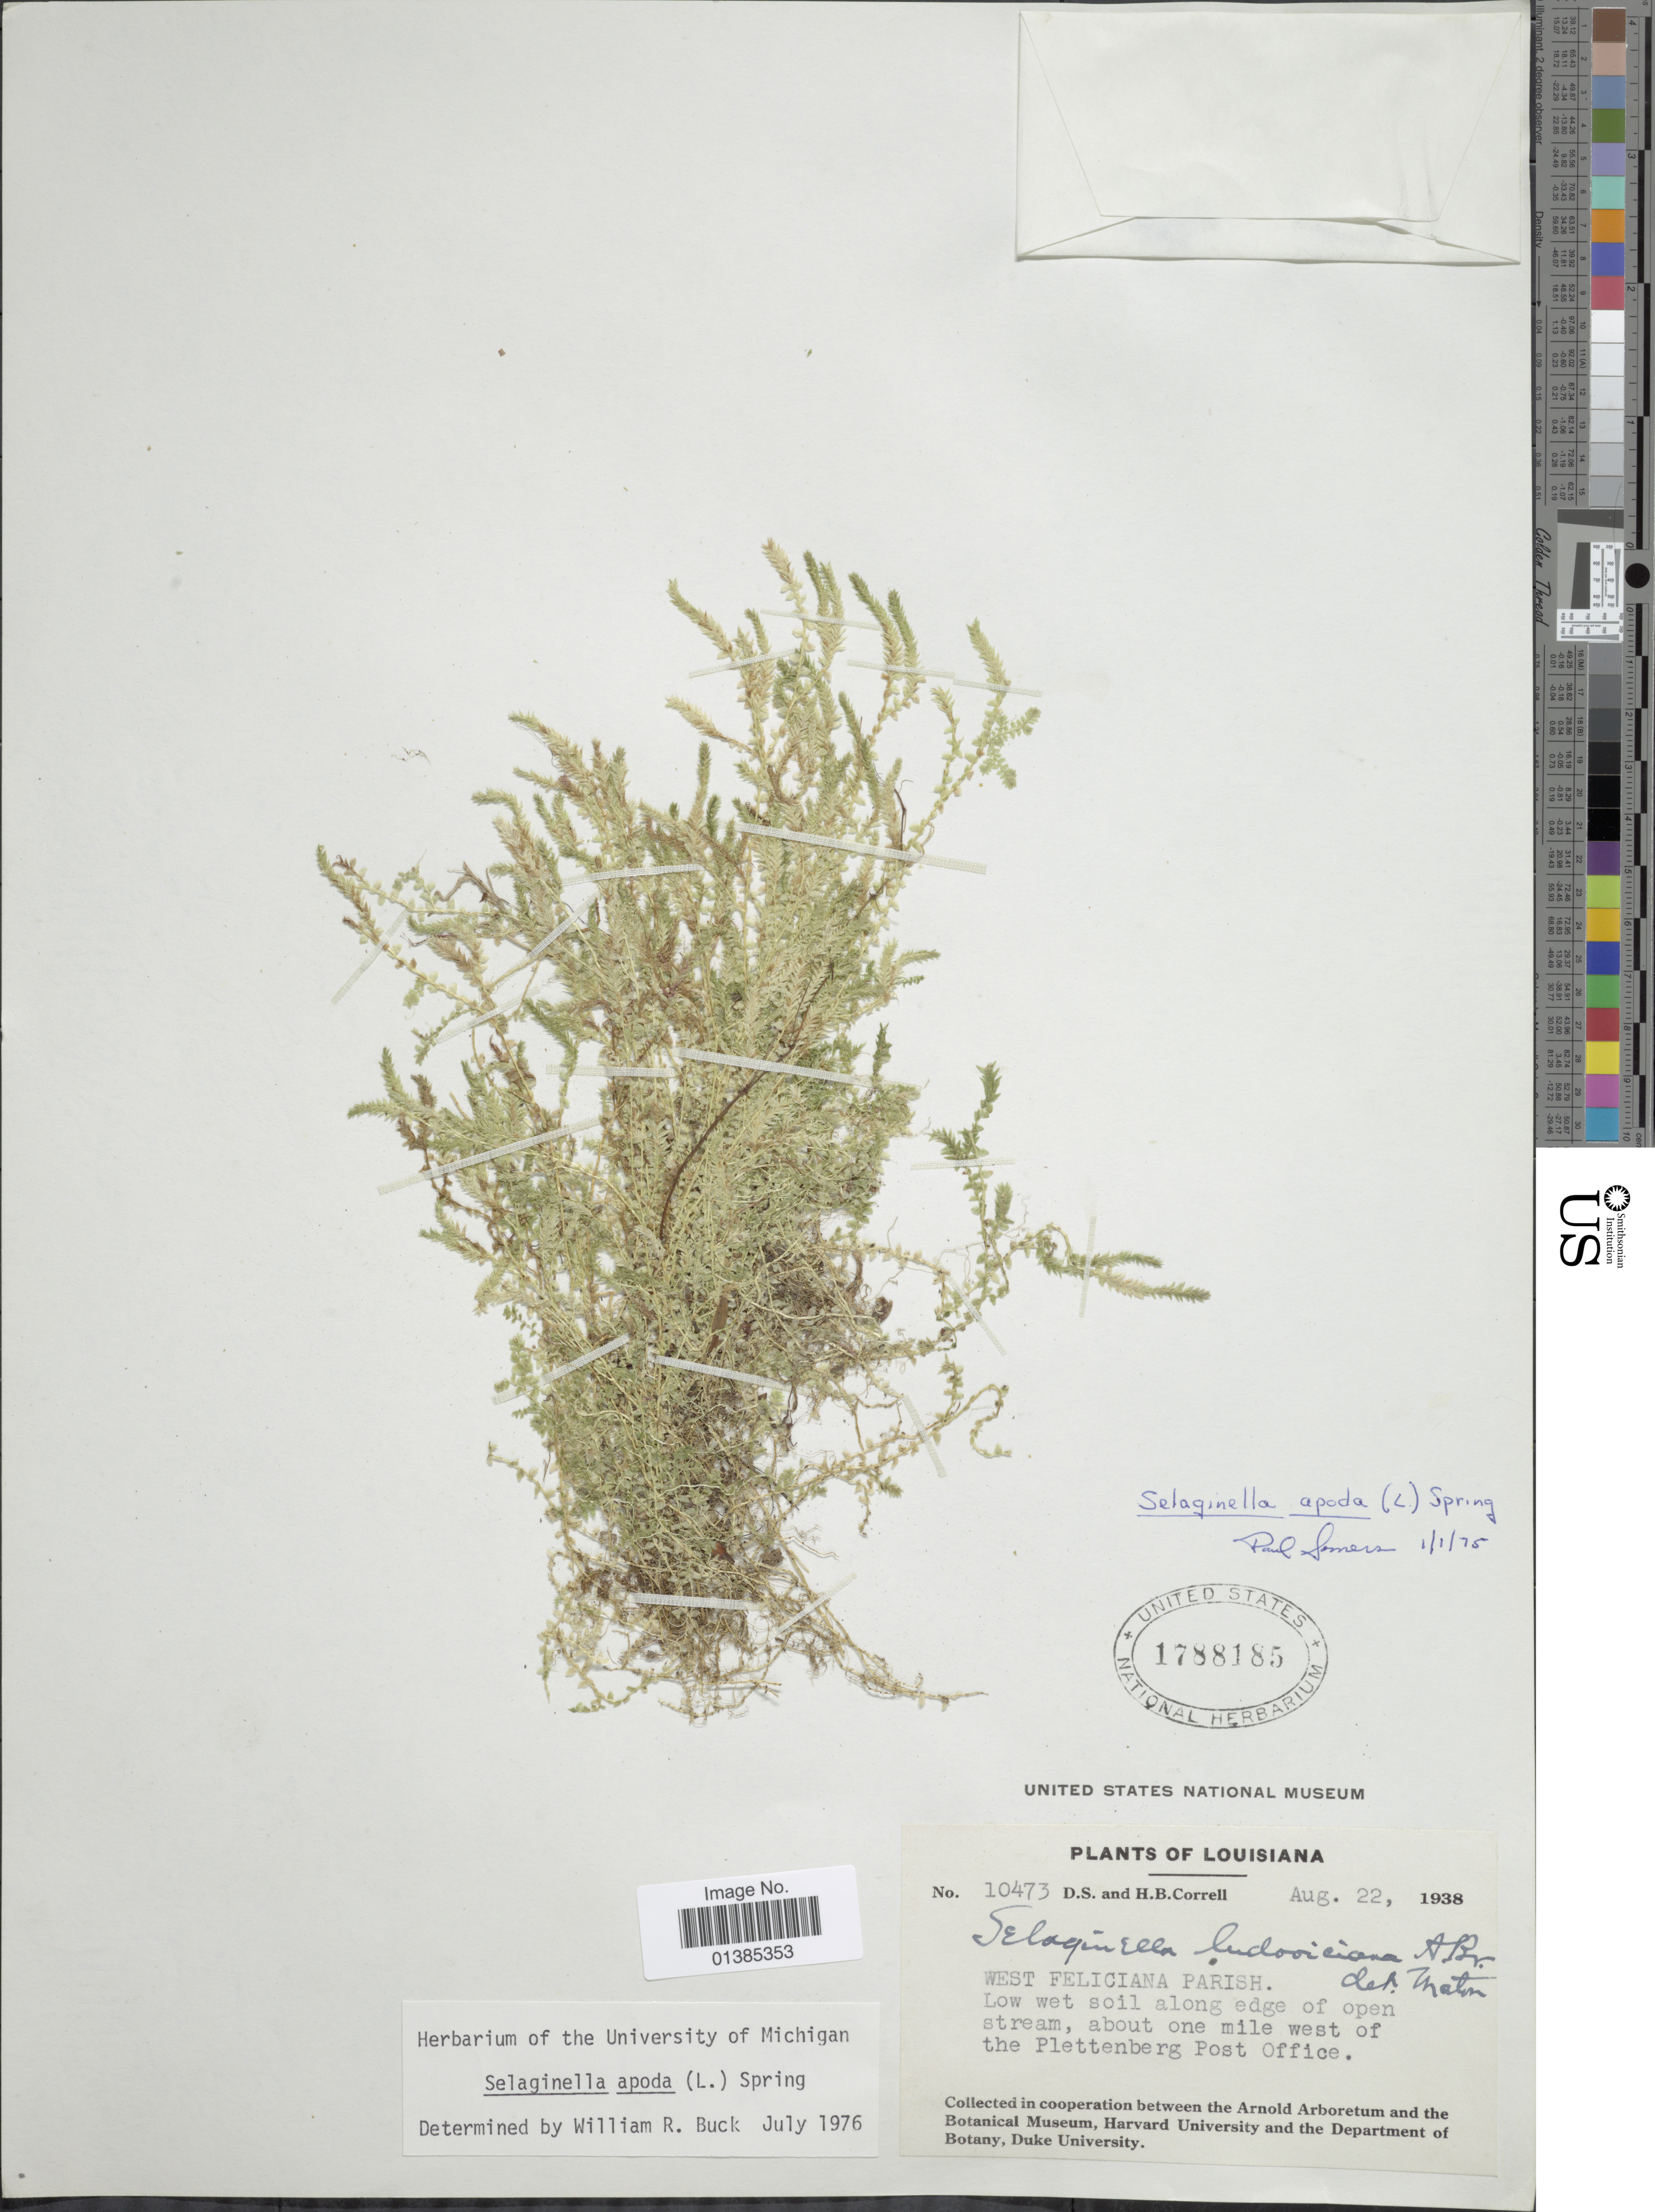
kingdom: Plantae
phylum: Tracheophyta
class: Lycopodiopsida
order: Selaginellales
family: Selaginellaceae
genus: Selaginella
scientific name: Selaginella apus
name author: Spring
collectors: D. S. Correll & H. Correll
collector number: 10473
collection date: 1938-08-22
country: United States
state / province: Louisiana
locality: West Feliciana Parish. About one mile west of the Plettenberg Post Office.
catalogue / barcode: US 1788185